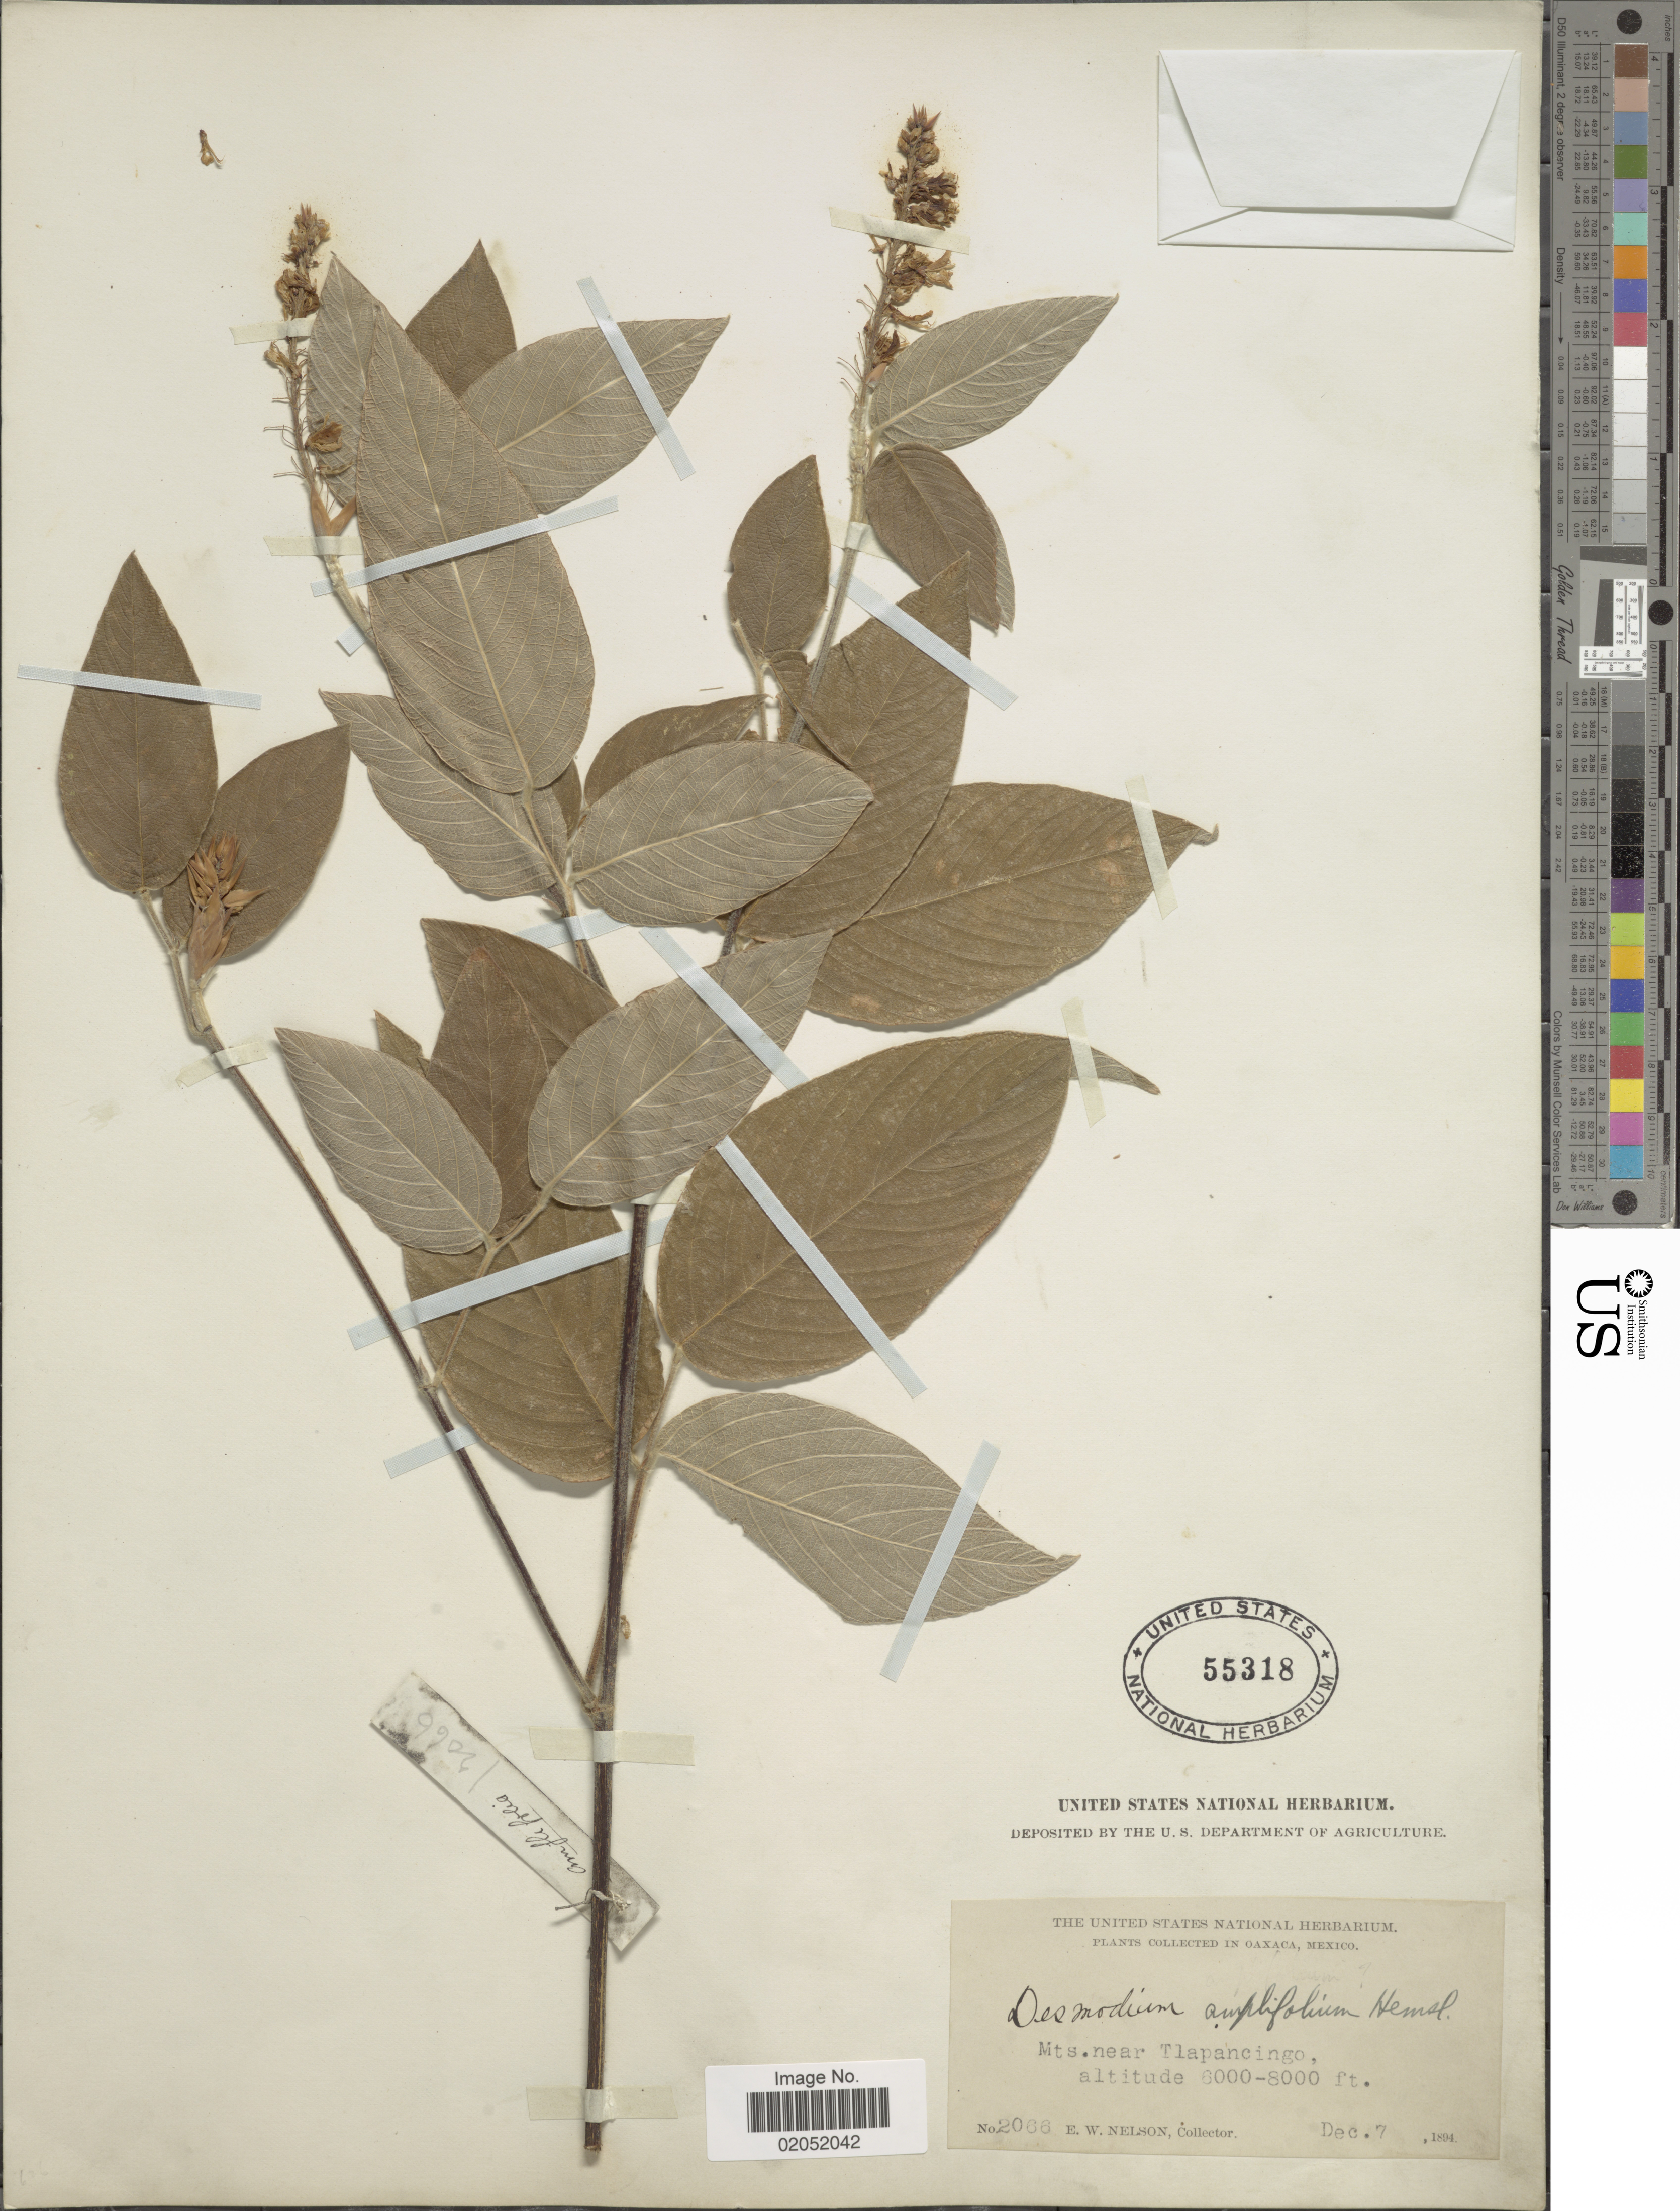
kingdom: Plantae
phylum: Tracheophyta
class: Magnoliopsida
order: Fabales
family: Fabaceae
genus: Desmodium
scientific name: Desmodium amplifolium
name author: Hemsl.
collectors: E. W. Nelson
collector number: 2066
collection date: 1894-12-07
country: Mexico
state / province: Oaxaca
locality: Mts. near Tlapancingo.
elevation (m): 1829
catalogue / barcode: US 55318